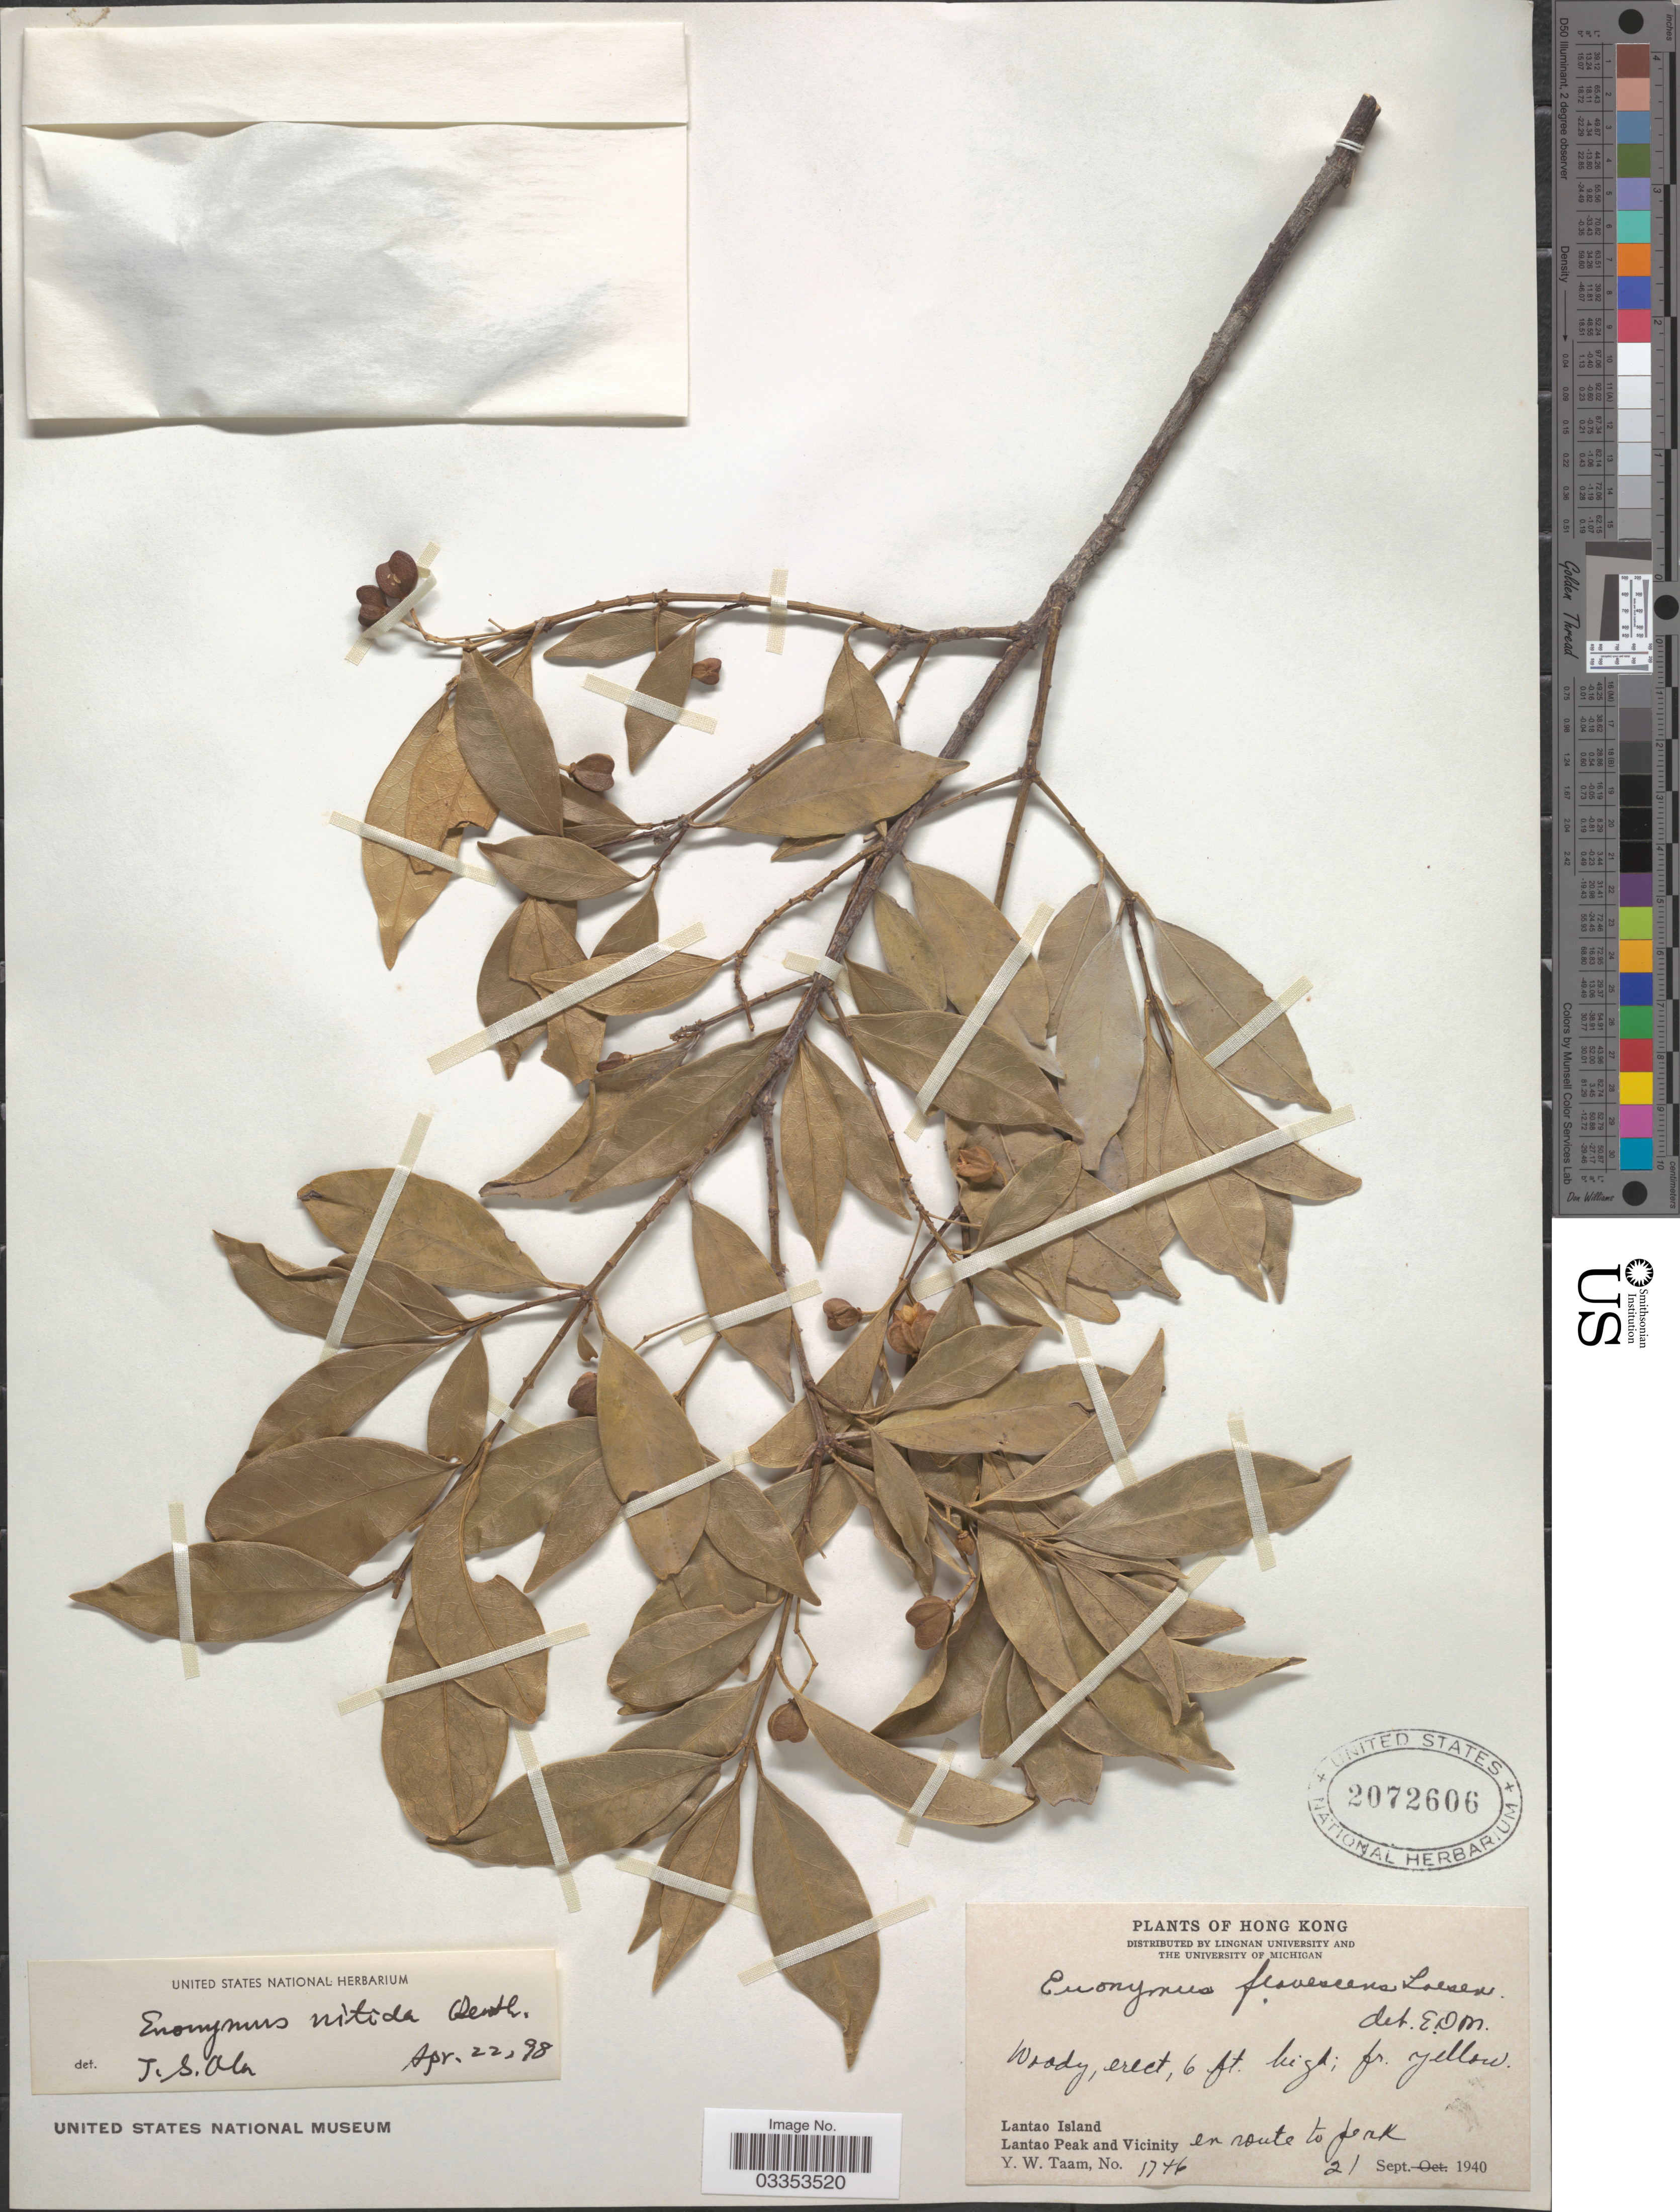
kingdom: Plantae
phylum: Tracheophyta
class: Magnoliopsida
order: Celastrales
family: Celastraceae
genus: Euonymus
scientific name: Euonymus nitidus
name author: Benth.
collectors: Y. W. Taam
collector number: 1746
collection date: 1940-09-21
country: China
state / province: Hong Kong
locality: Lantao Island. Lantao Peak and Vicinity en route to park.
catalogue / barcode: US 2072606